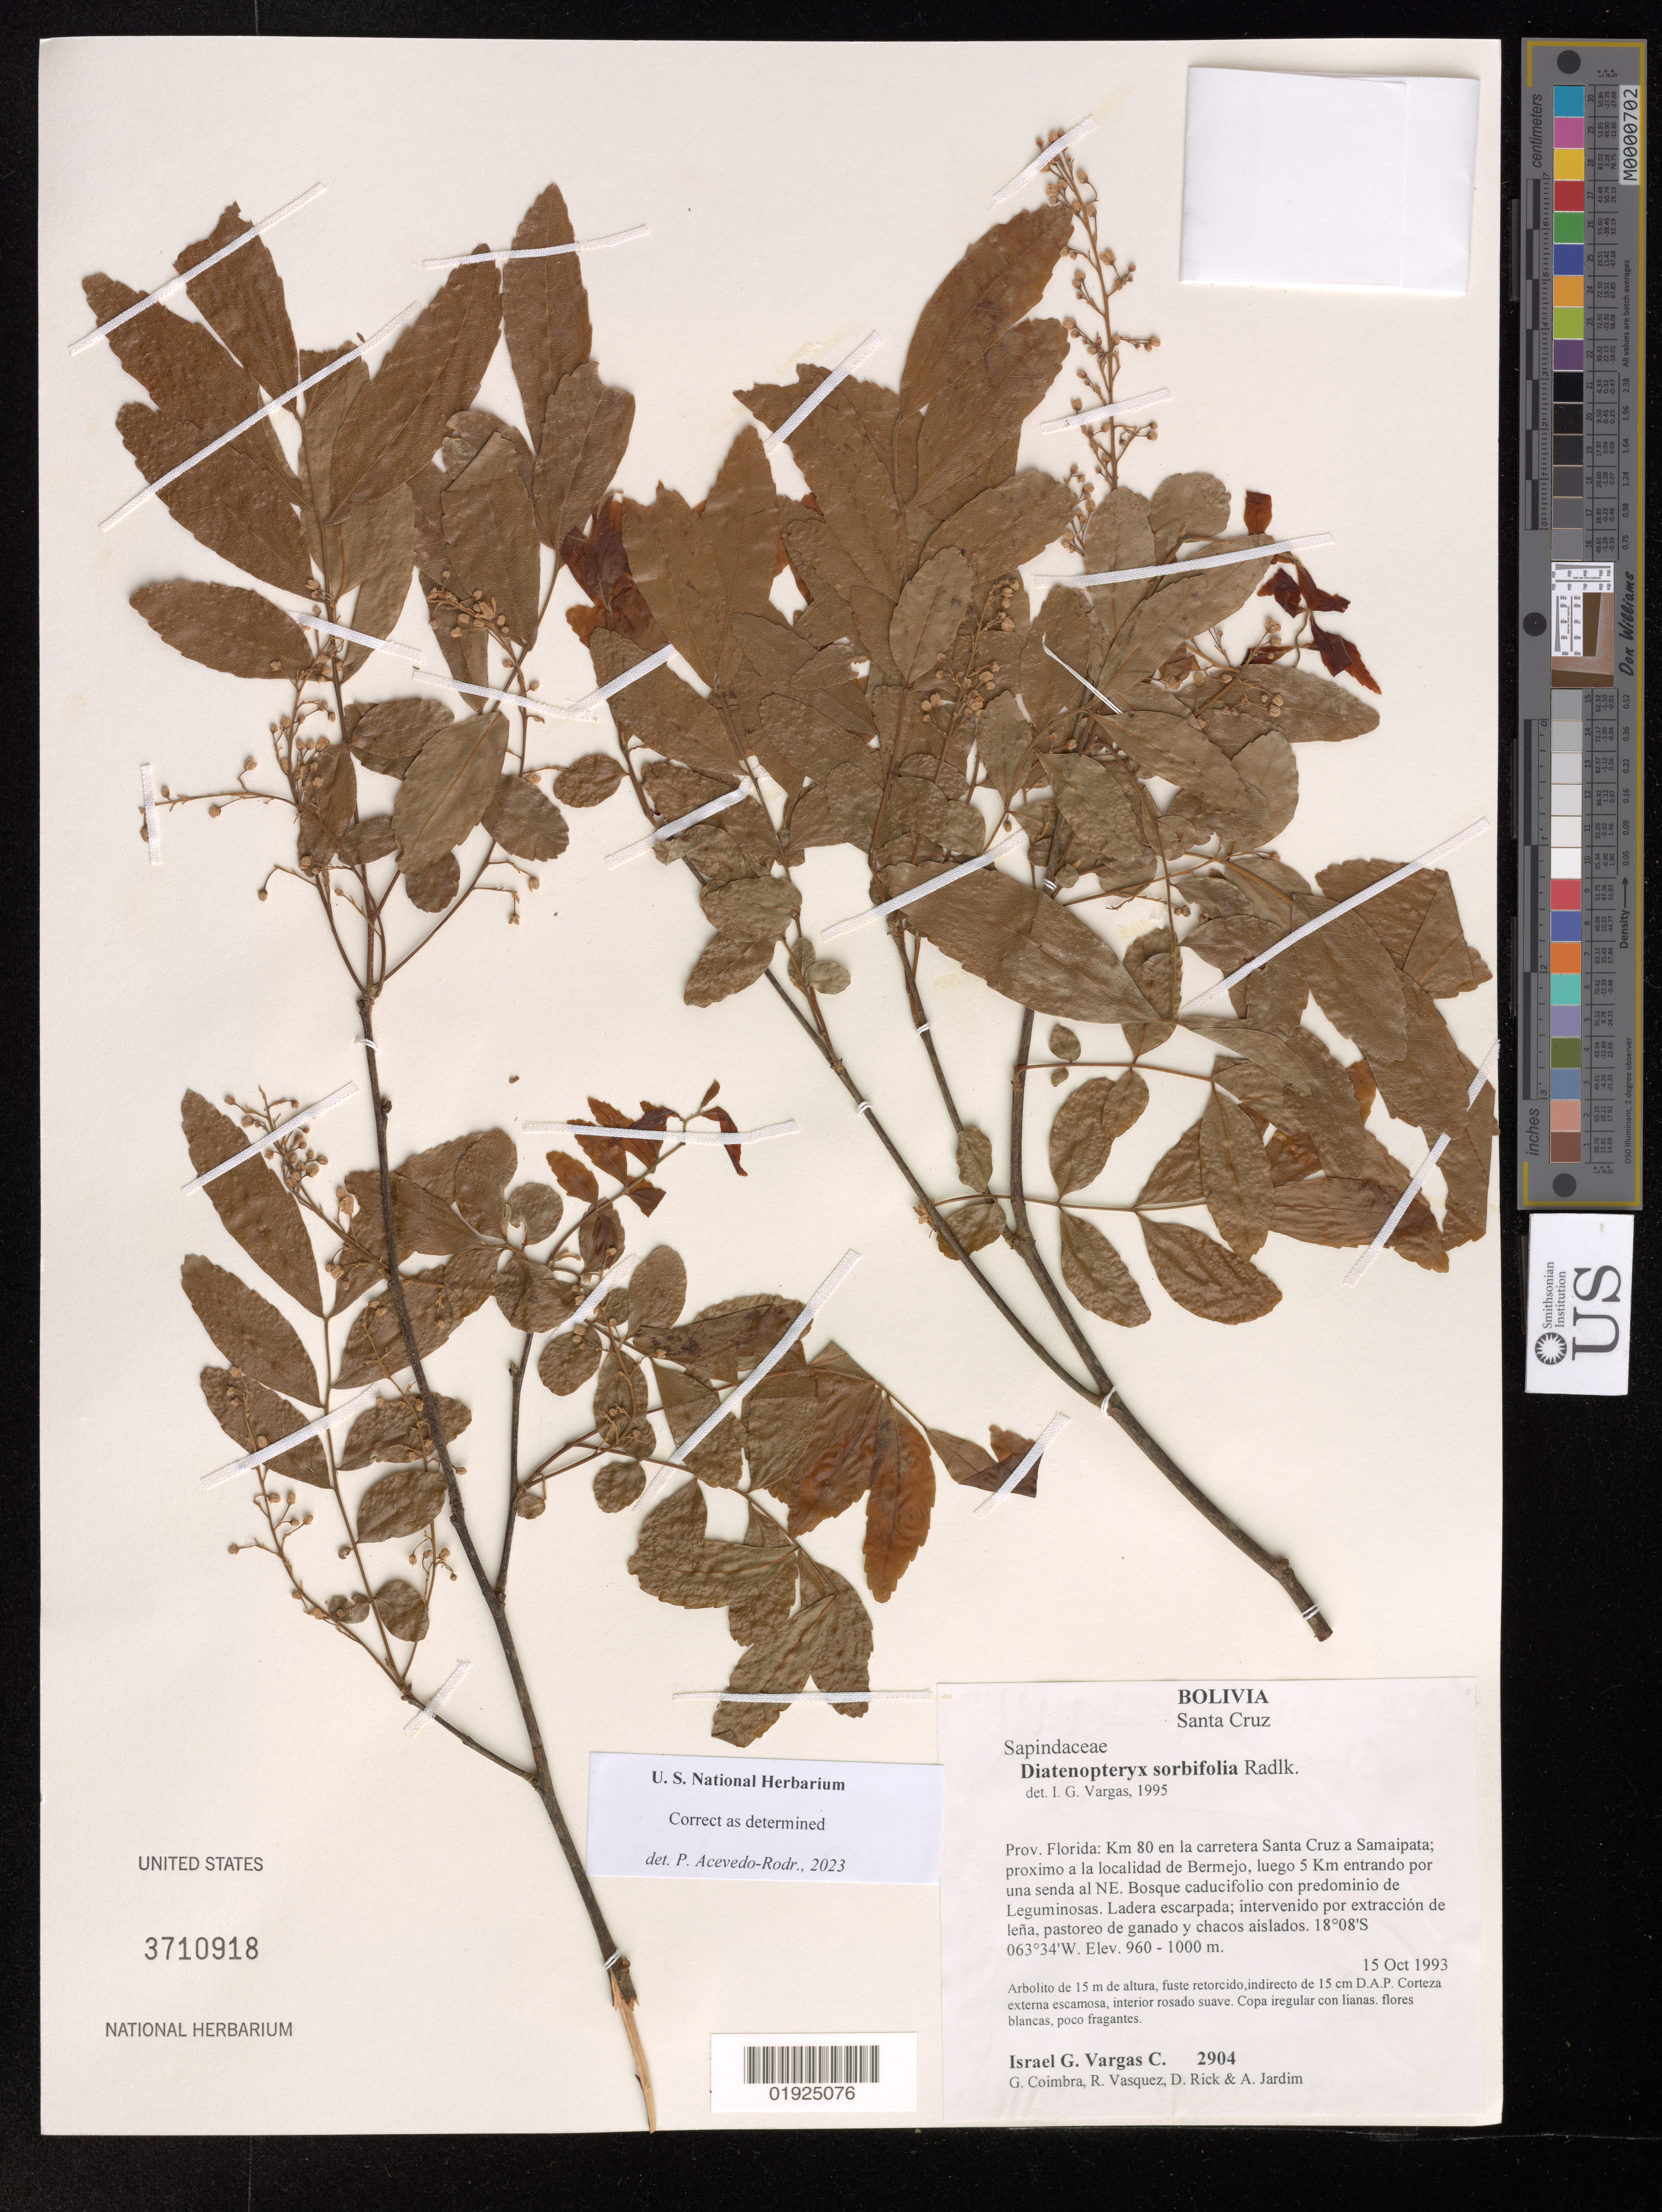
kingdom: Plantae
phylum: Tracheophyta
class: Magnoliopsida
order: Sapindales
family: Sapindaceae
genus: Diatenopteryx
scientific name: Diatenopteryx sorbifolia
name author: Radlk.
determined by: Acevedo-Rodriguez, P., (US), Smithsonian Institution - National Museum of Natural History (UNITED STATES)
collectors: I. Vargas, G. Coimbra, R. Vásquez M., D. Rick & A. Jardim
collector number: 2904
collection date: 1993-10-15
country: Bolivia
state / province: Santa Cruz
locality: Prov. Florida: km 30 en la carretera Santa Cruz a Samaipata; proximo a la localidad de Bermejo, luego 5 km entrando por una senda al NE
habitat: Bosque caducifolio con predominio de Leguminosas. Ladera escarpada; intervenido por extracción de leña, pastoreo de ganado y chacos aislados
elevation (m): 960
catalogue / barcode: US 3710918